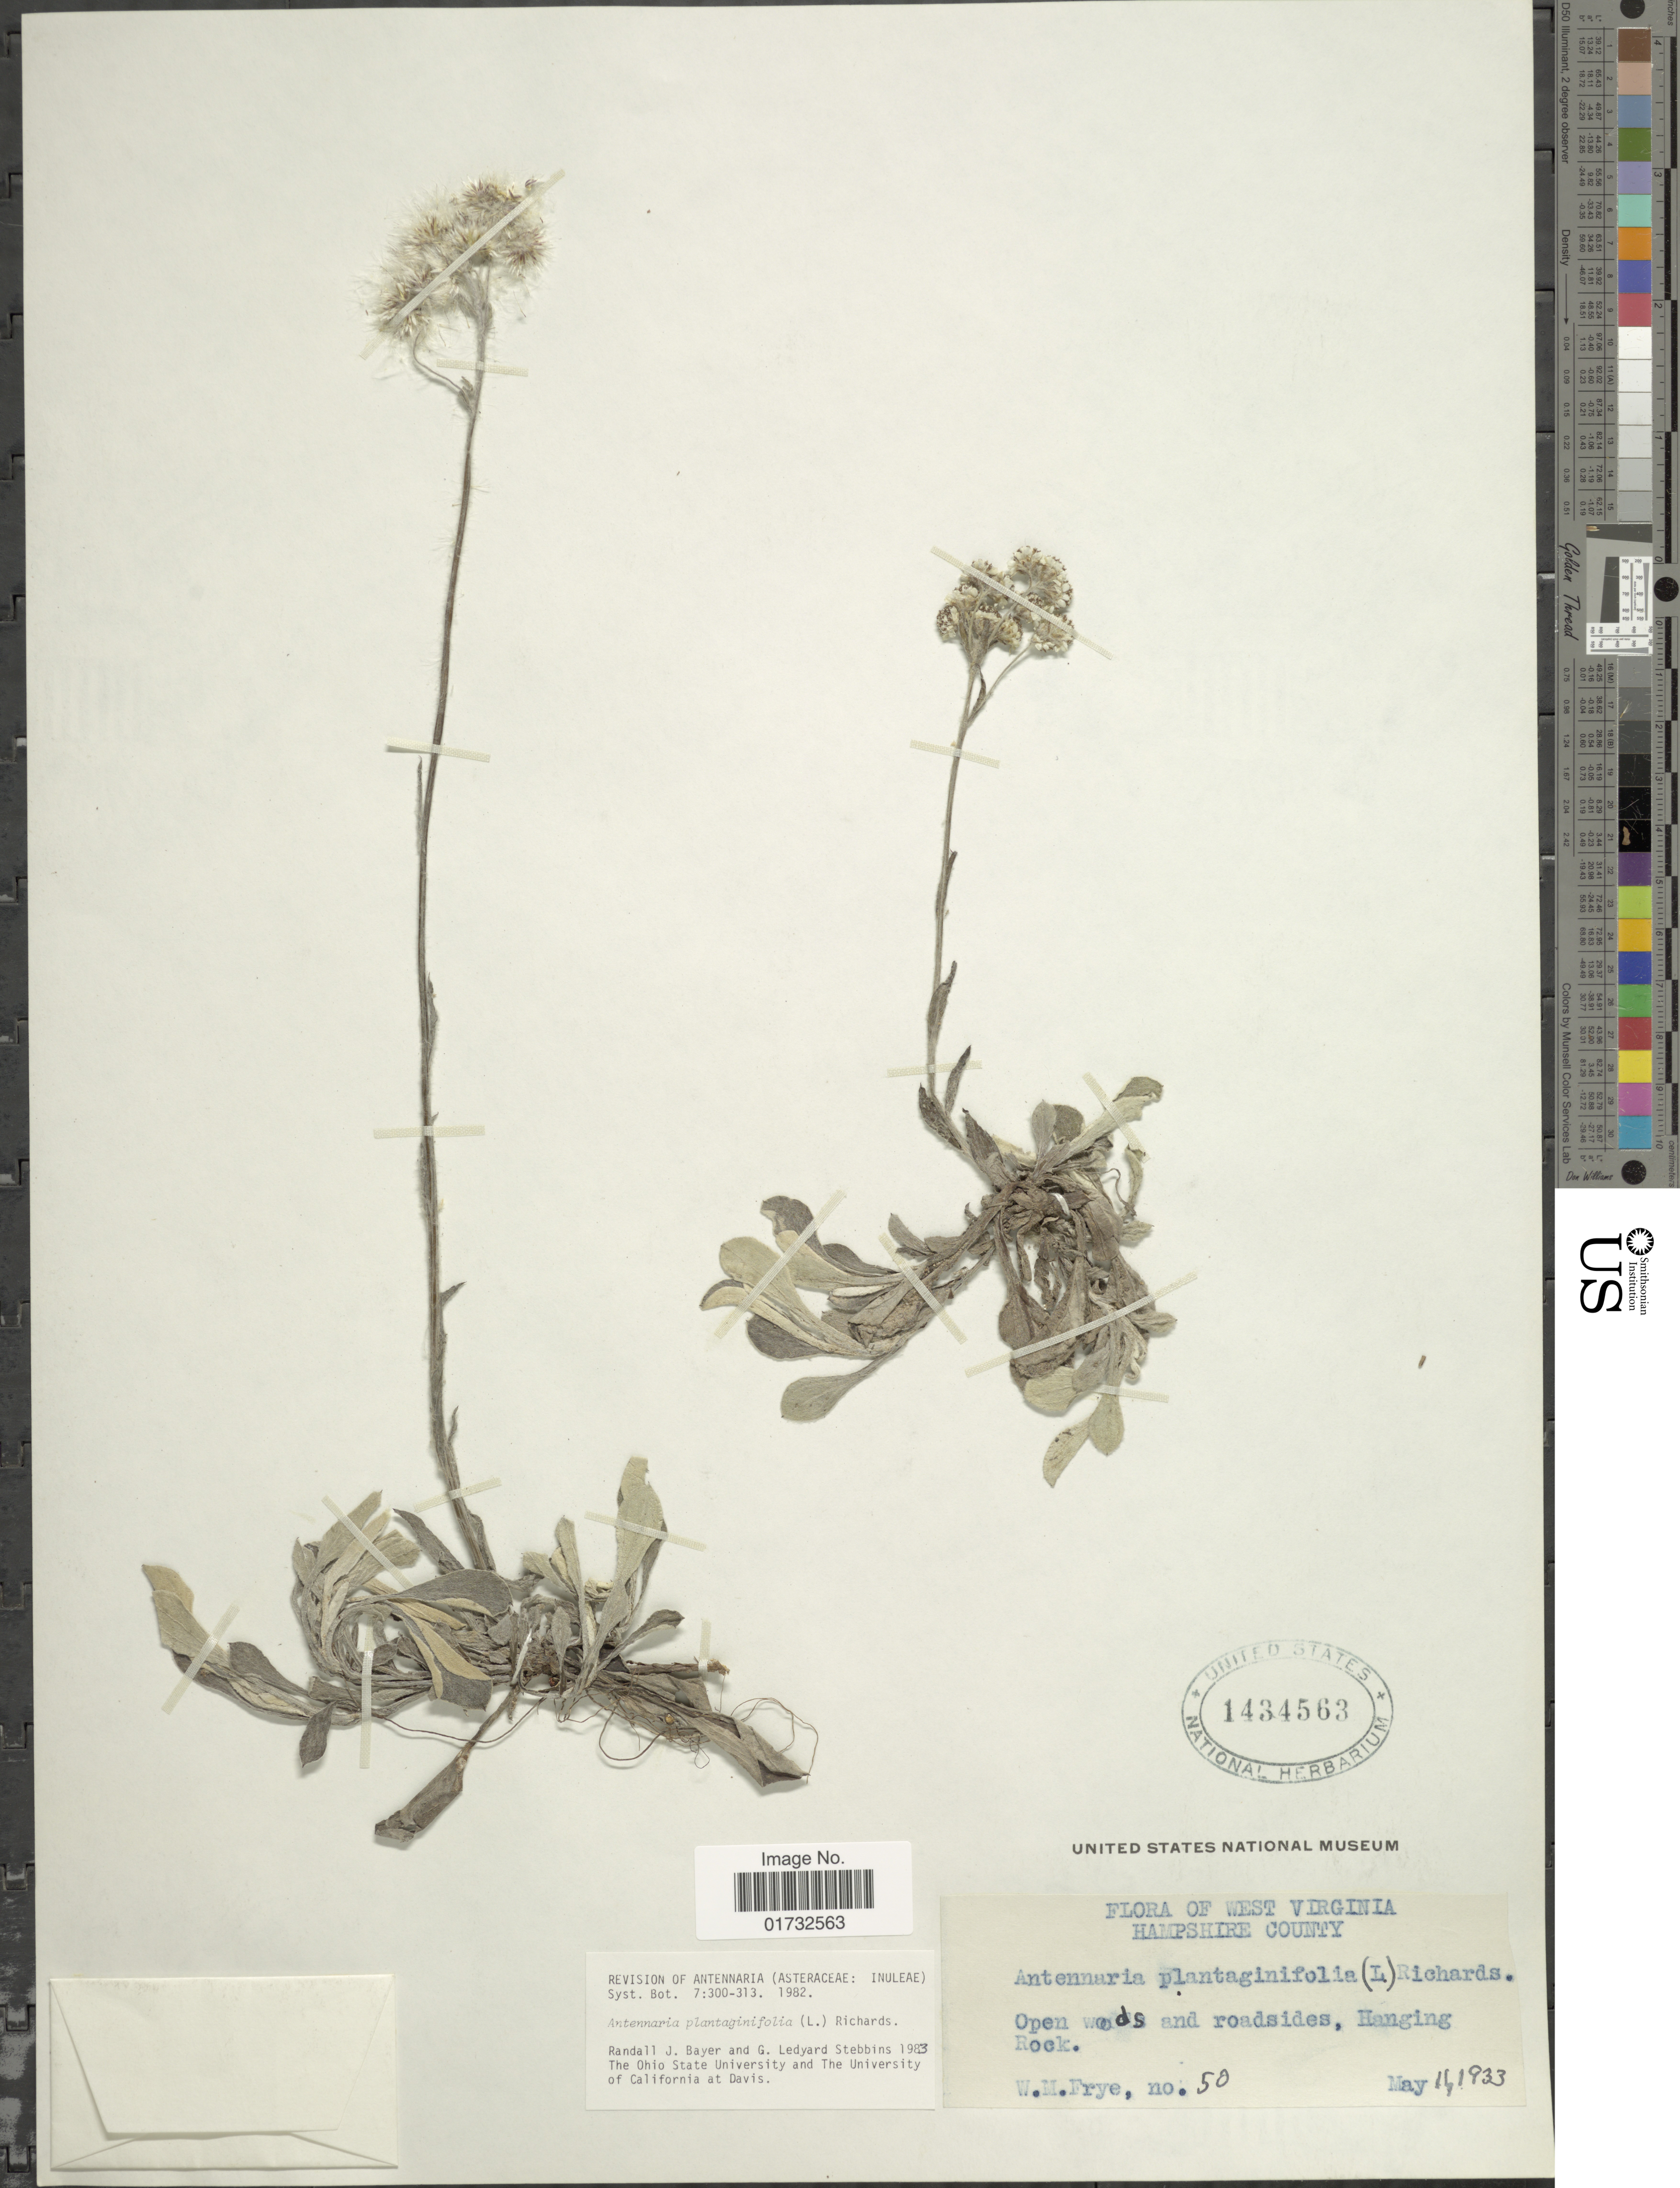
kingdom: Plantae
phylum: Tracheophyta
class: Magnoliopsida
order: Asterales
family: Asteraceae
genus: Antennaria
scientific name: Antennaria plantaginifolia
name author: (L.) Richardson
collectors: W. Frye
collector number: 50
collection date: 1933-05-16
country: United States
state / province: West Virginia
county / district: Hampshire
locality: Hampshire County. Hanging Rock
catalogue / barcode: US 1434563